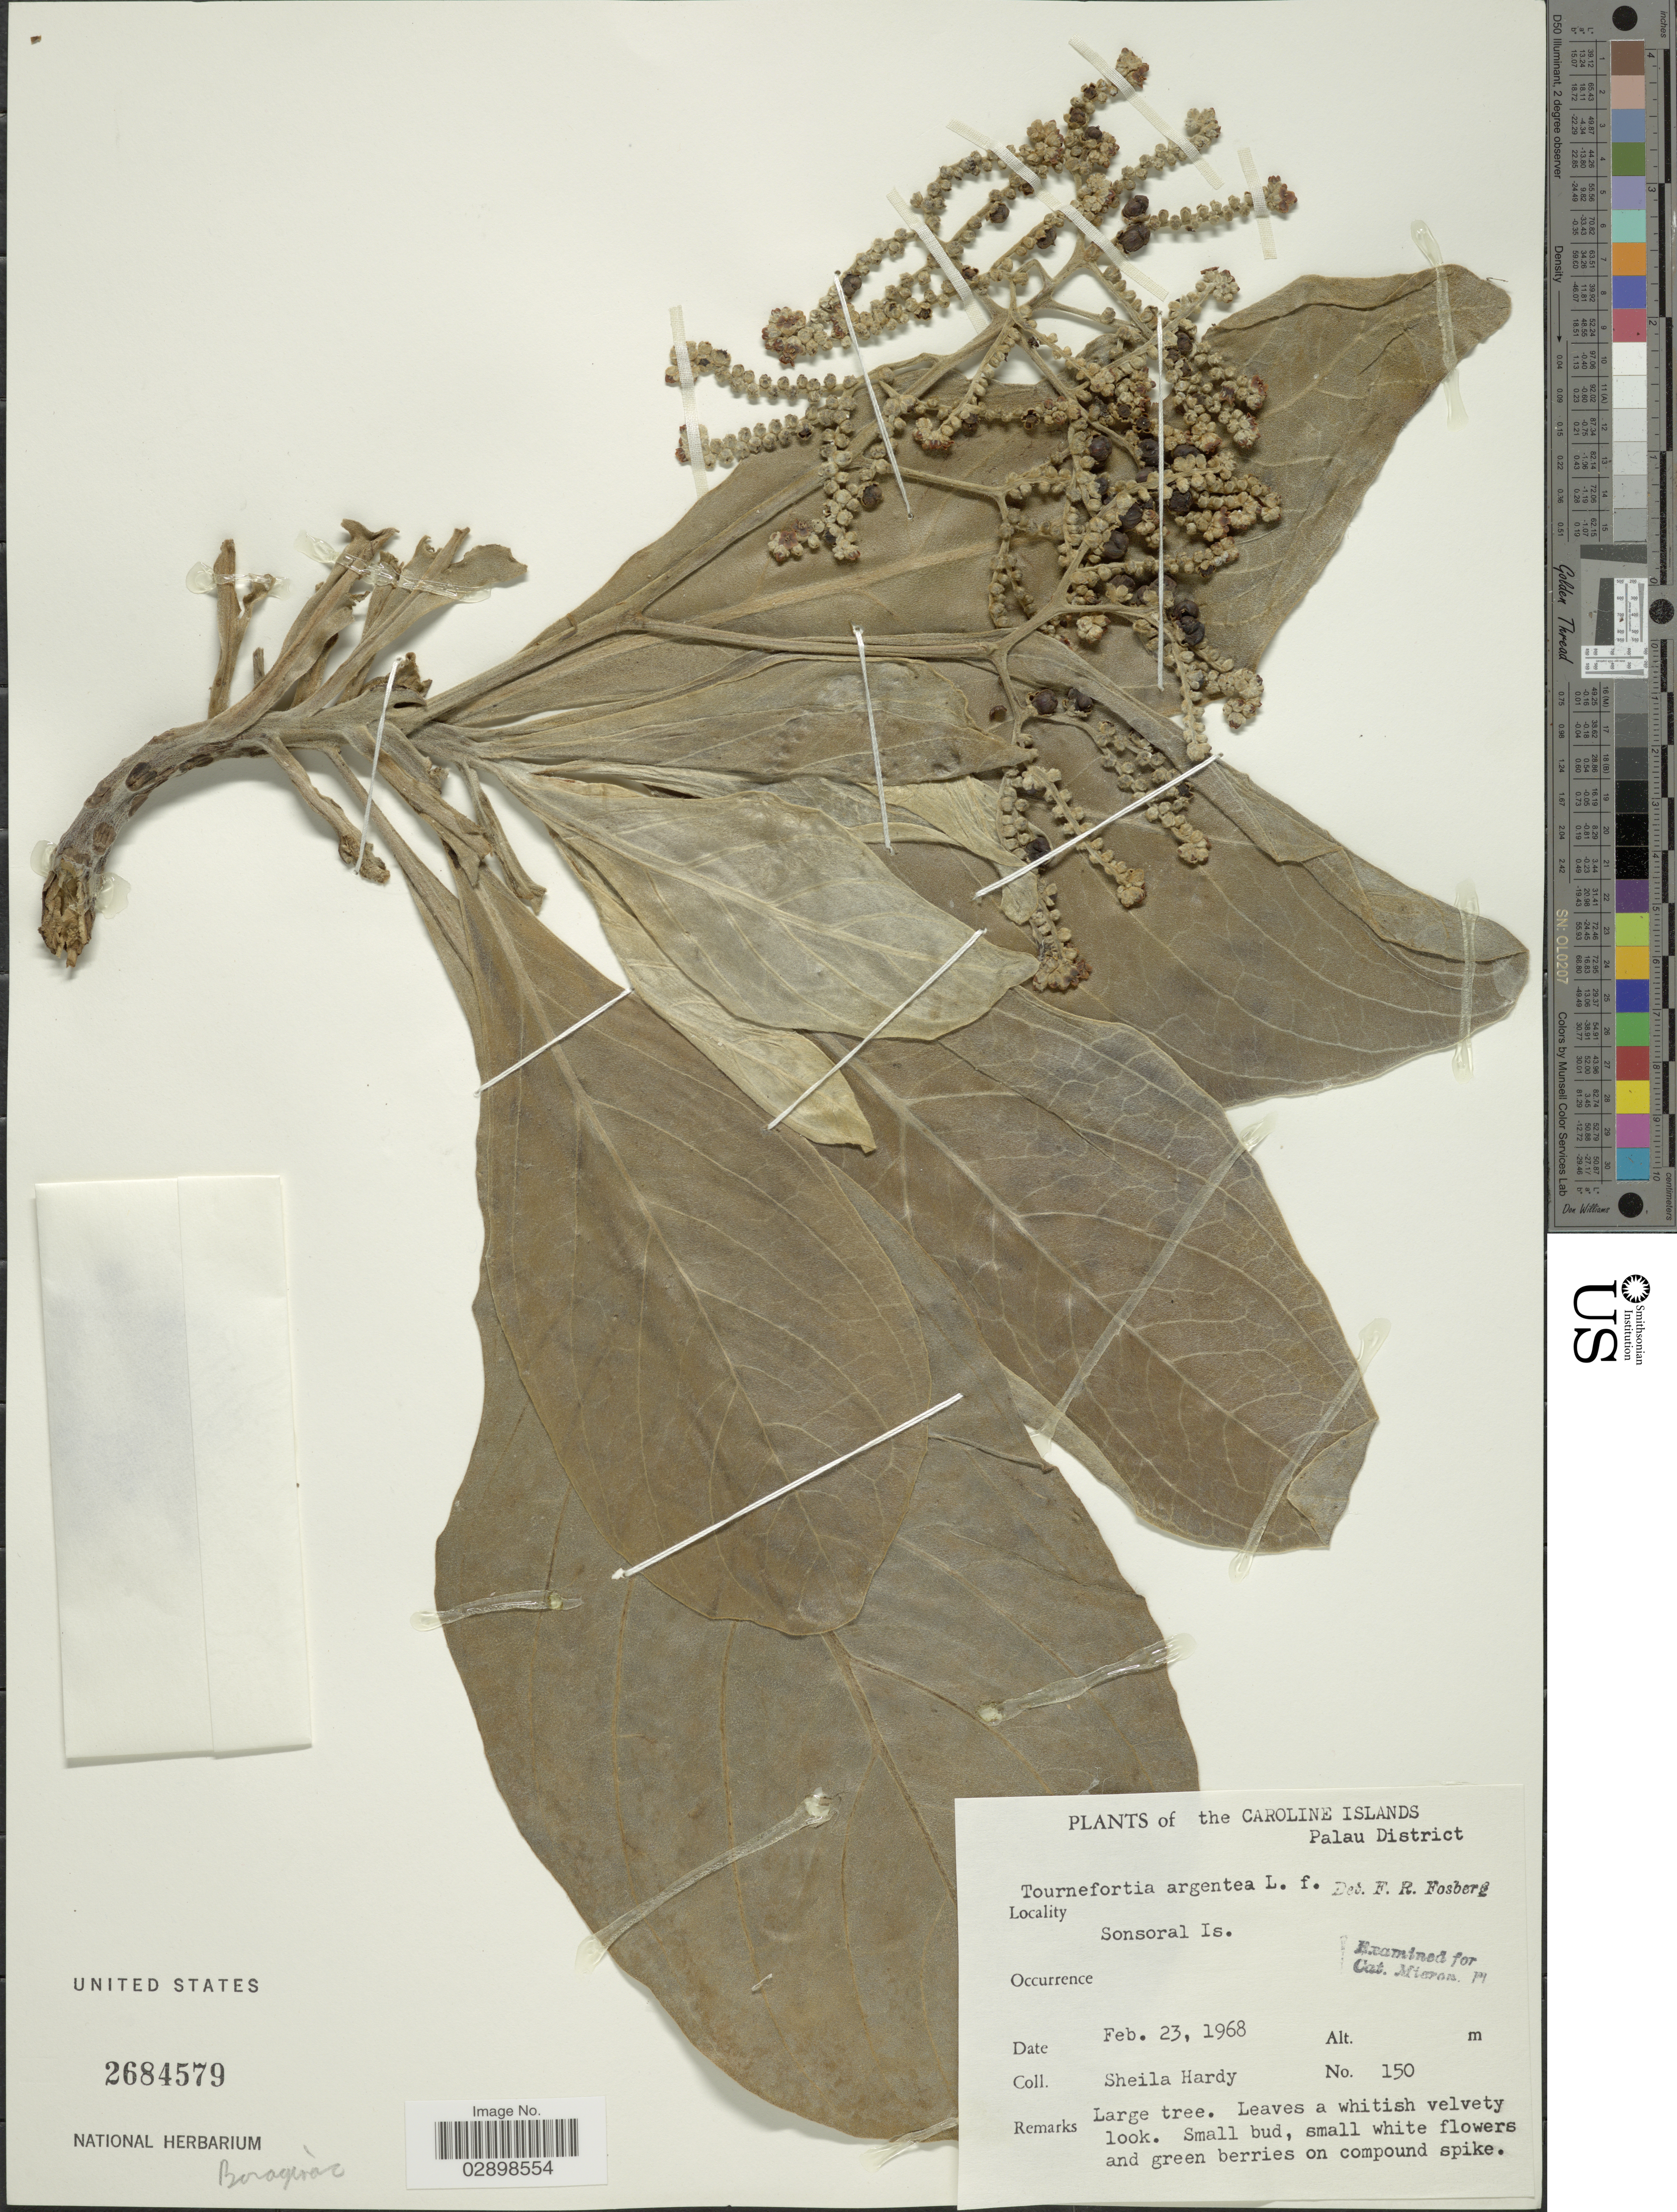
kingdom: Plantae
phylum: Tracheophyta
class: Magnoliopsida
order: Boraginales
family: Heliotropiaceae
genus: Heliotropium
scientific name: Heliotropium arboreum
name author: (Blanco) Mabberley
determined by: Wagner, W. L., (BOT), Smithsonian Institution - National Museum of Natural History (UNITED STATES)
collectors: S. Hardy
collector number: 150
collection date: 1968-02-23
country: Palau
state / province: Belau Outliers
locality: Caroline Islands. Palau District. Sonsoral Is.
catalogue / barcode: US 2684579